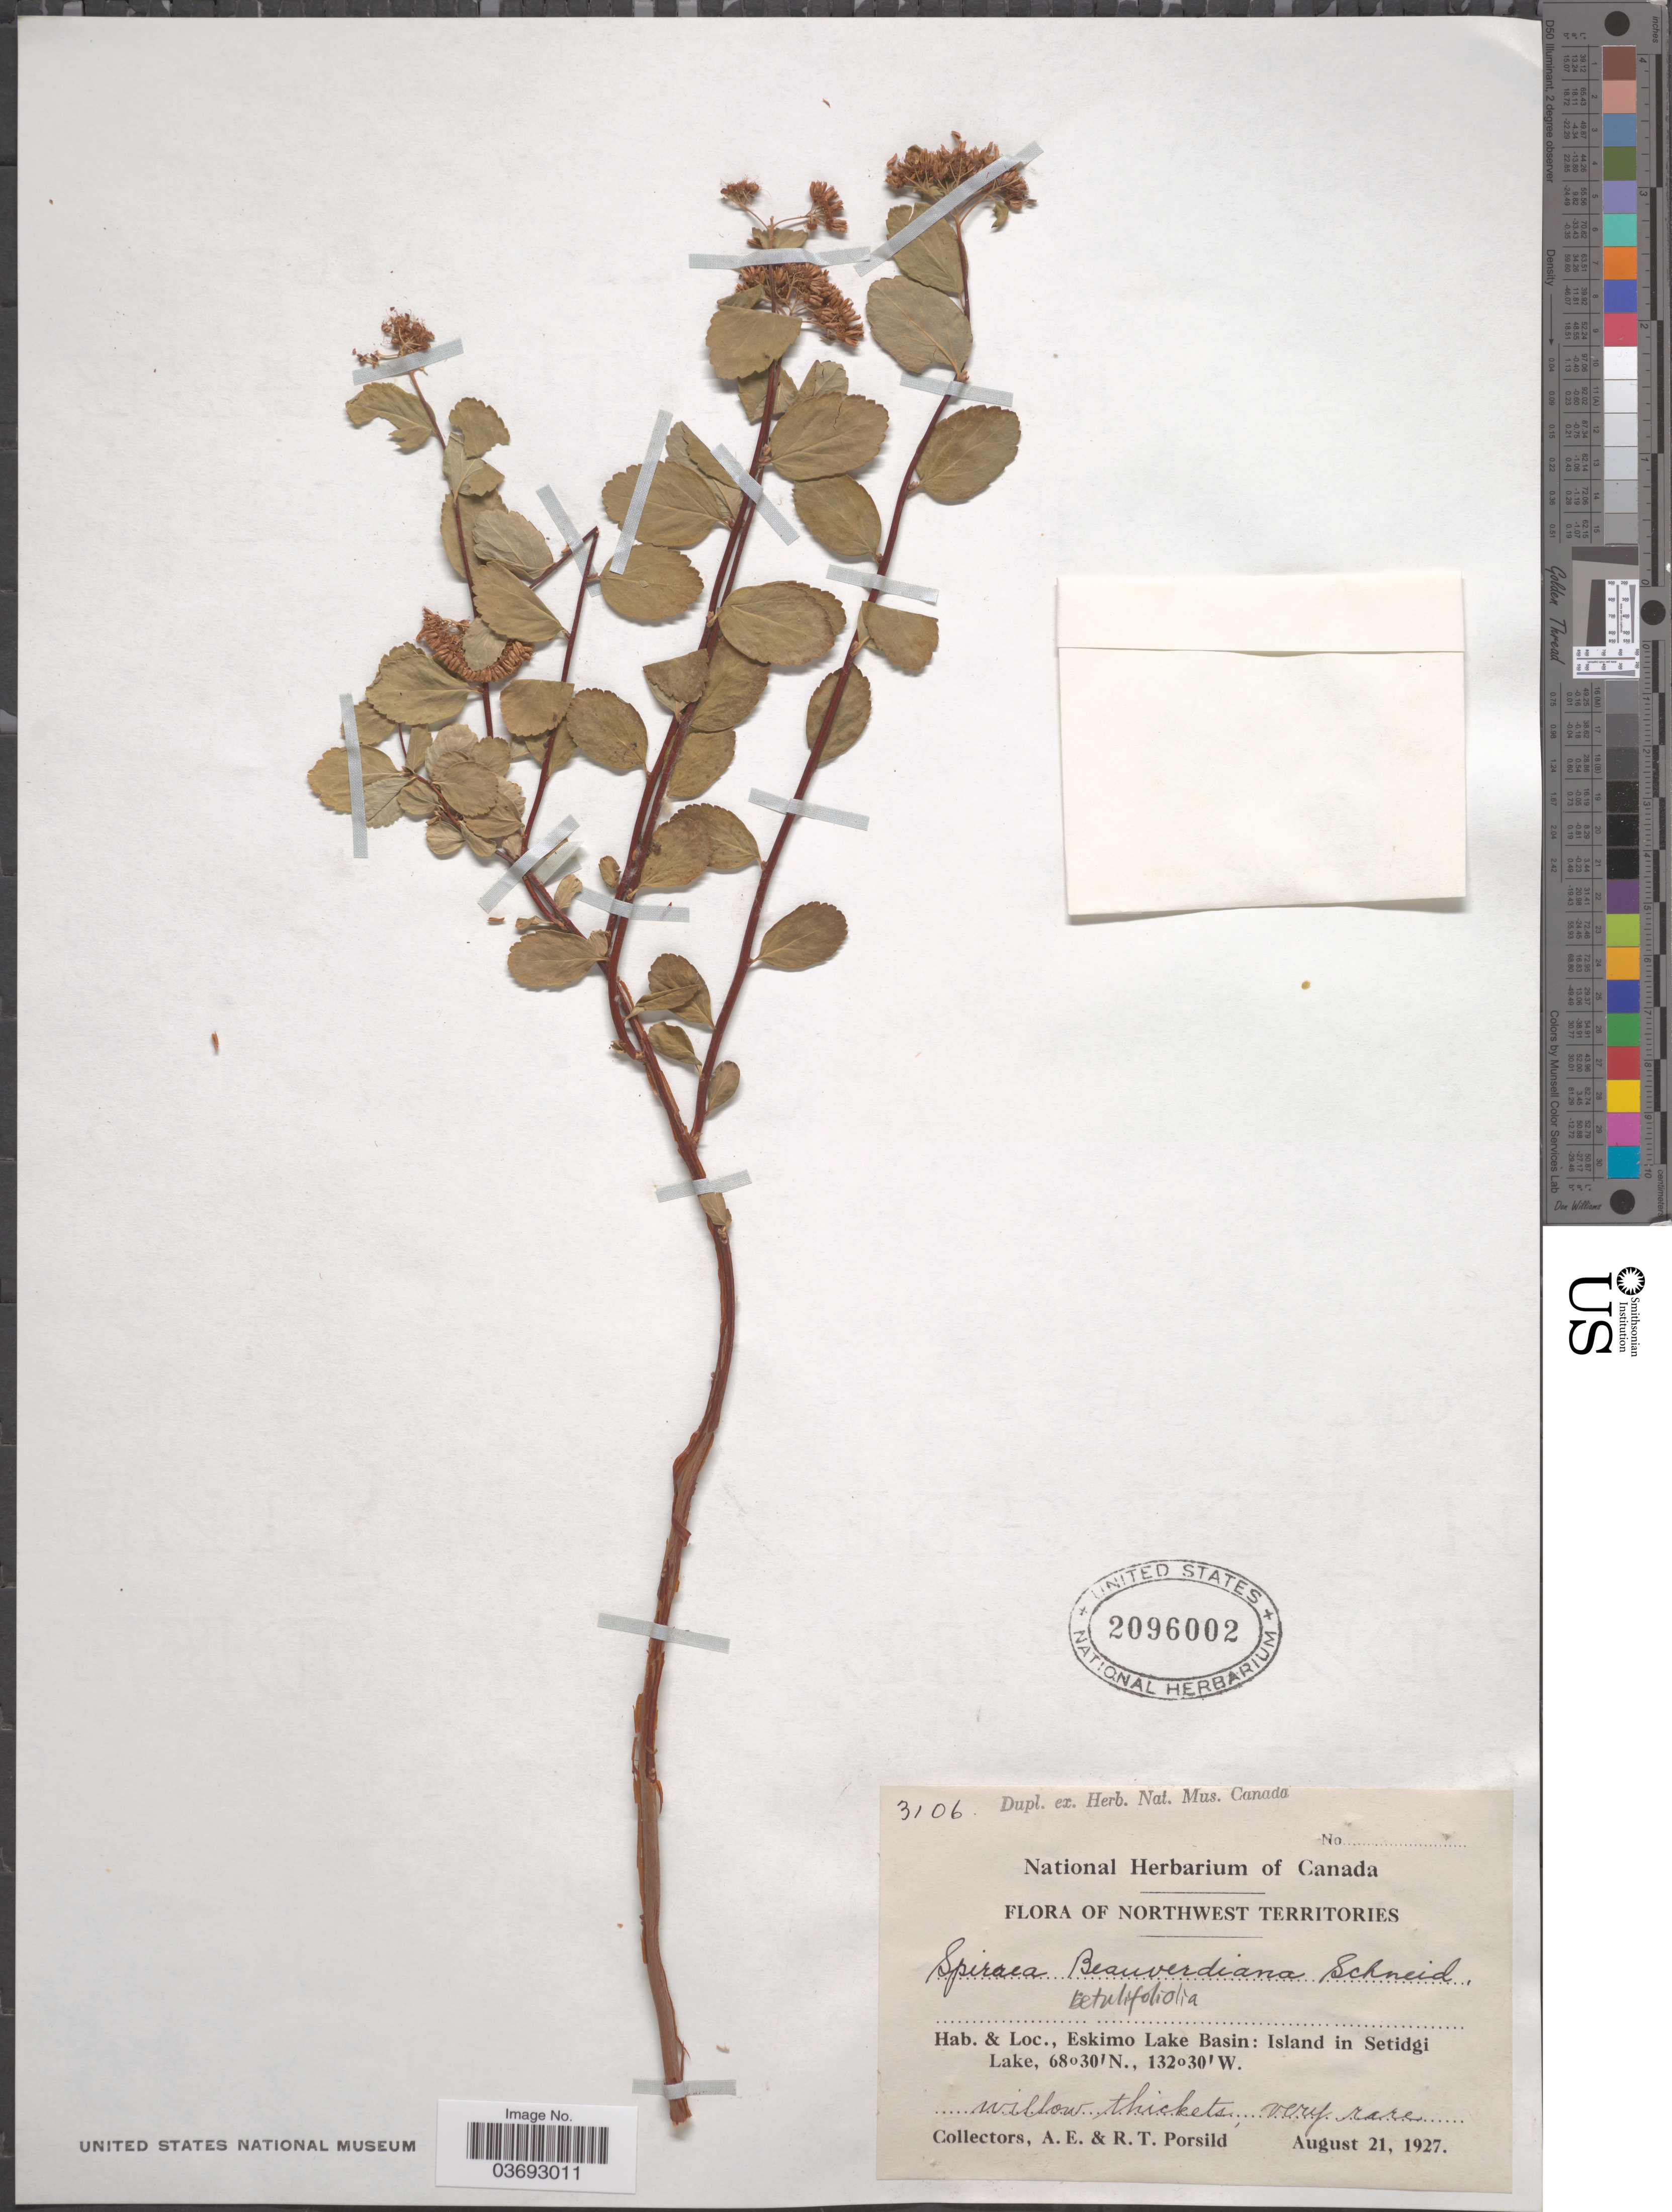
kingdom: Plantae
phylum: Tracheophyta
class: Magnoliopsida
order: Rosales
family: Rosaceae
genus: Spiraea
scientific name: Spiraea stevenii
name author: (C.K. Schneid.) Rydb.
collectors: A. E. Porsild & R. T. Porsild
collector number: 3106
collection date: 1927-08-21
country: Canada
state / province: Northwest Territories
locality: Eskimo Lake Basin: Island in Setidgi Lake.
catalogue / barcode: US 2096002